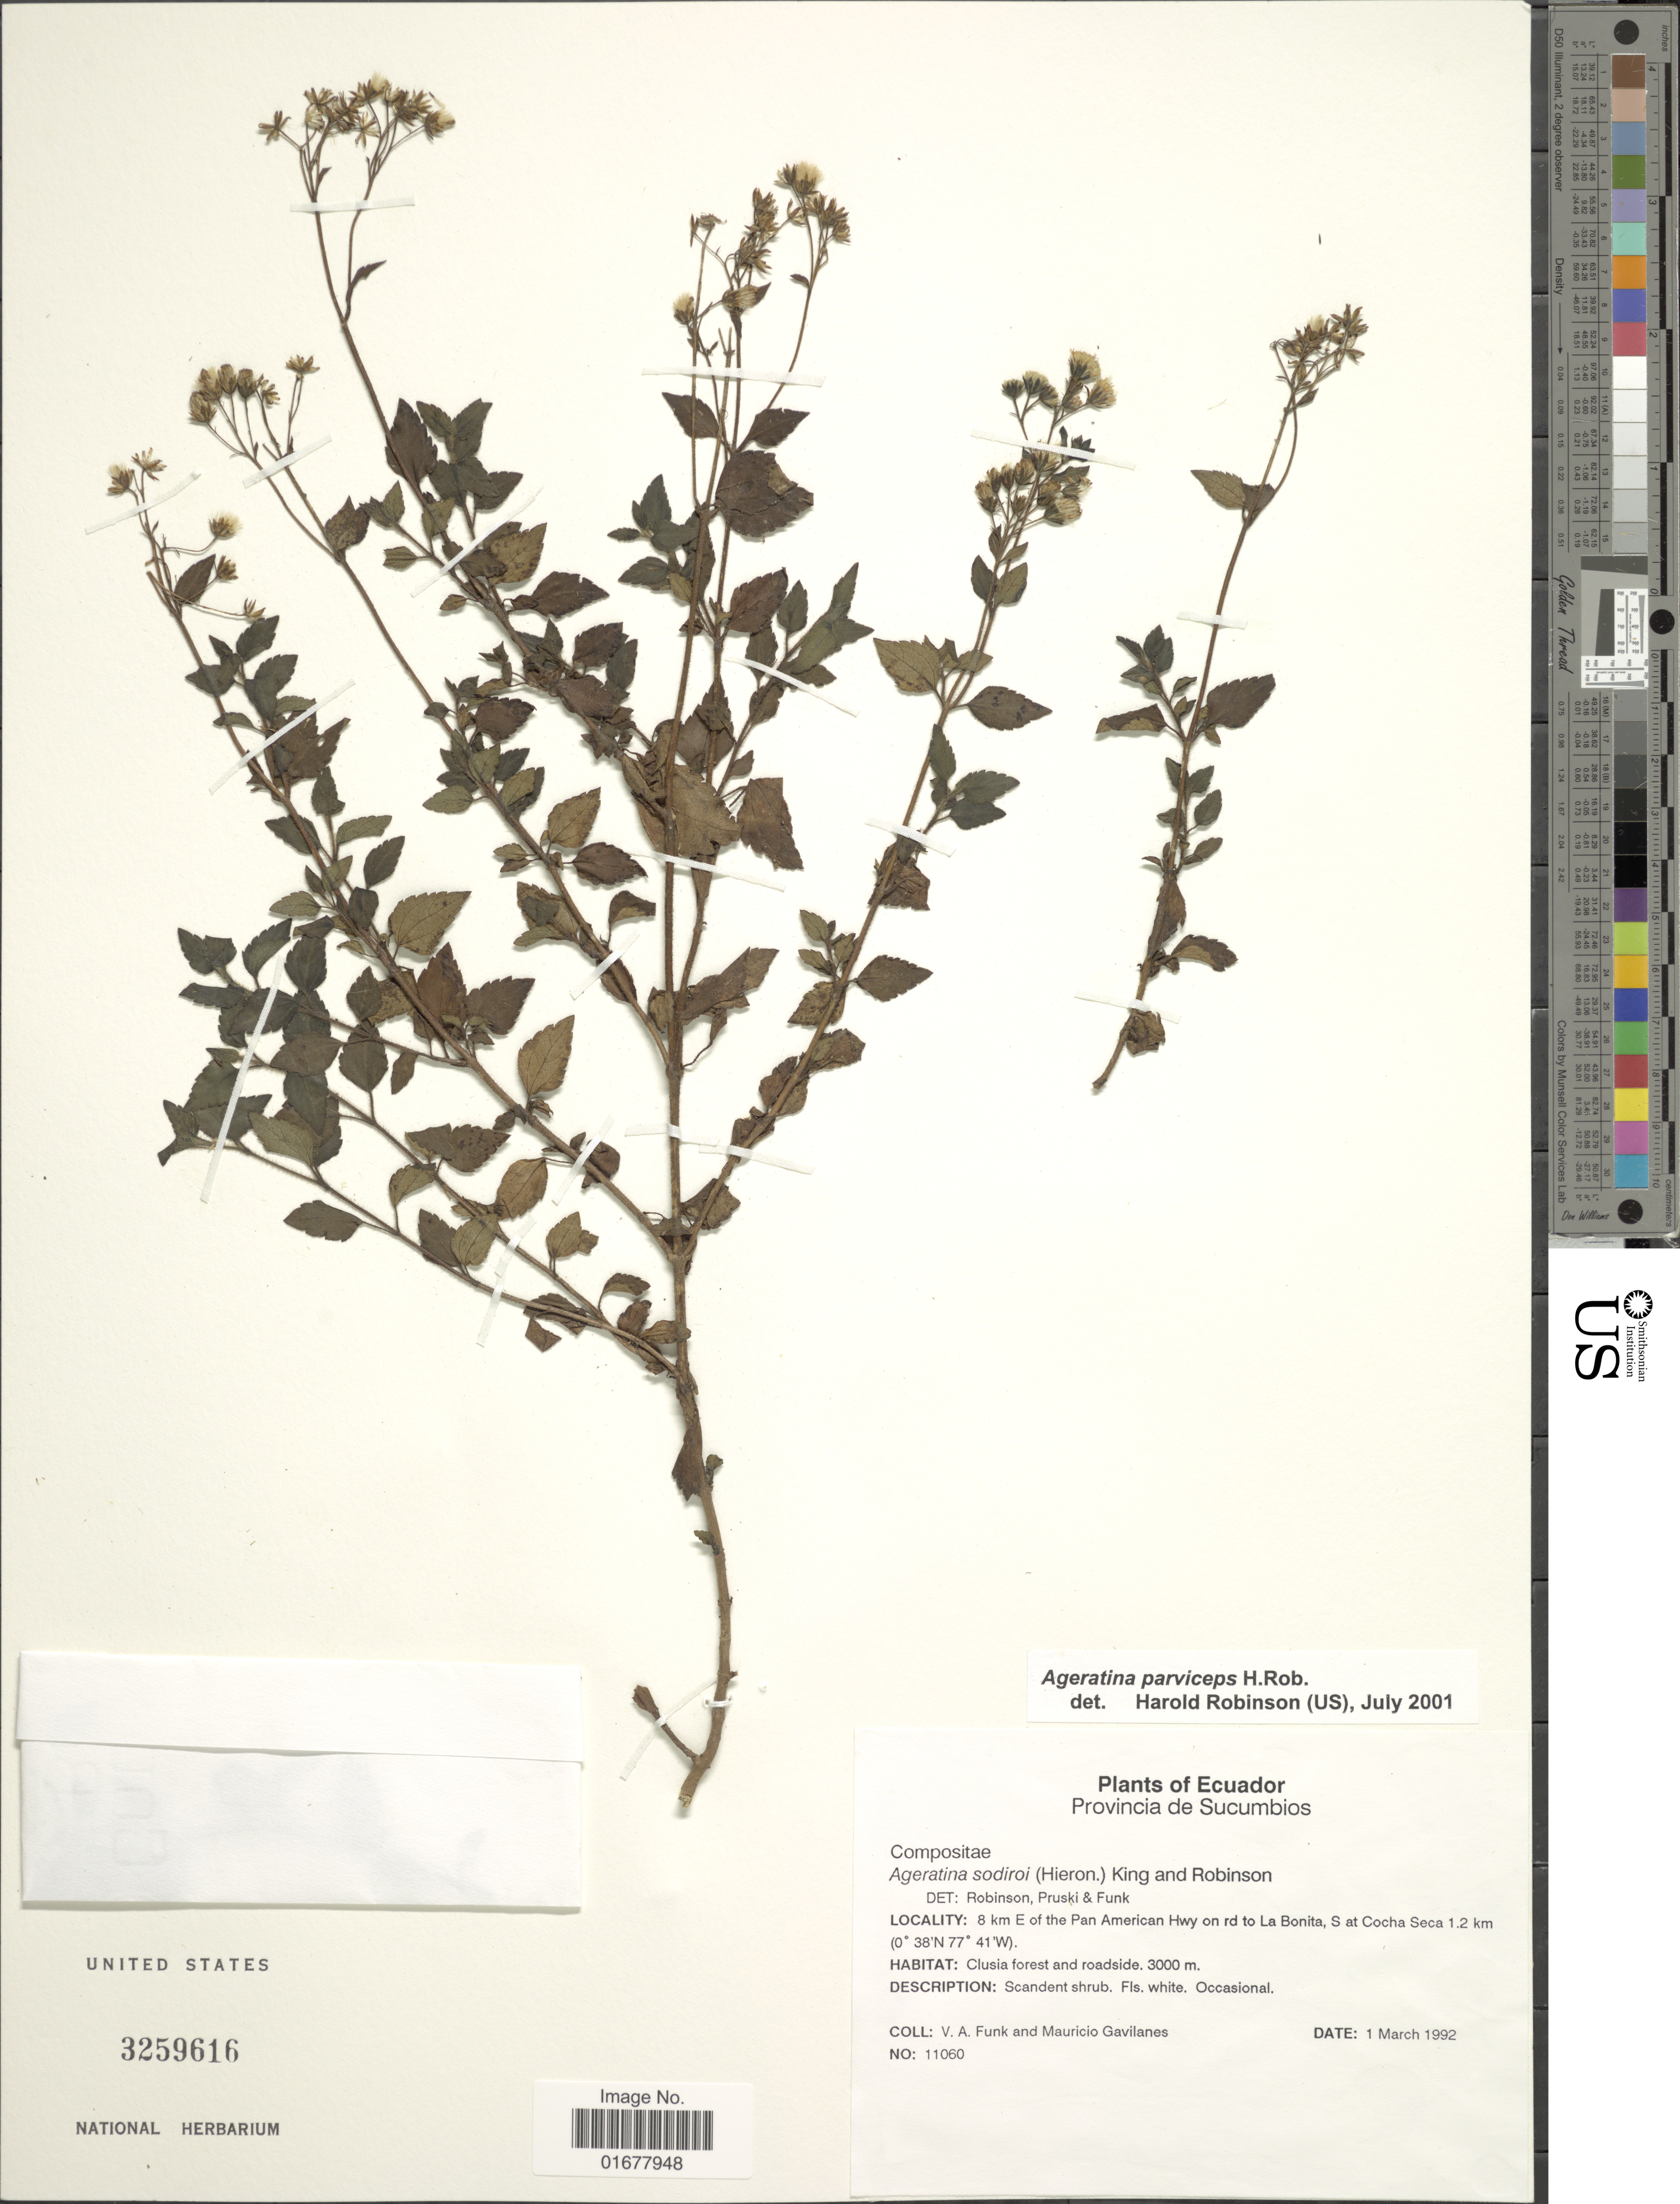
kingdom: Plantae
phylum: Tracheophyta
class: Magnoliopsida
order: Asterales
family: Asteraceae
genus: Ageratina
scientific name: Ageratina parviceps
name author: H. Rob.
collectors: V. Funk & M. Gavilanes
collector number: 11060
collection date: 1992-03-01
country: Ecuador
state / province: Sucumbíos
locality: Provincia de Sucumbios, 8 km E of the Pan American Hwy on rd to La Bonita, S at Cocha Seca 1.2 km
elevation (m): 3000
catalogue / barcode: US 3259616